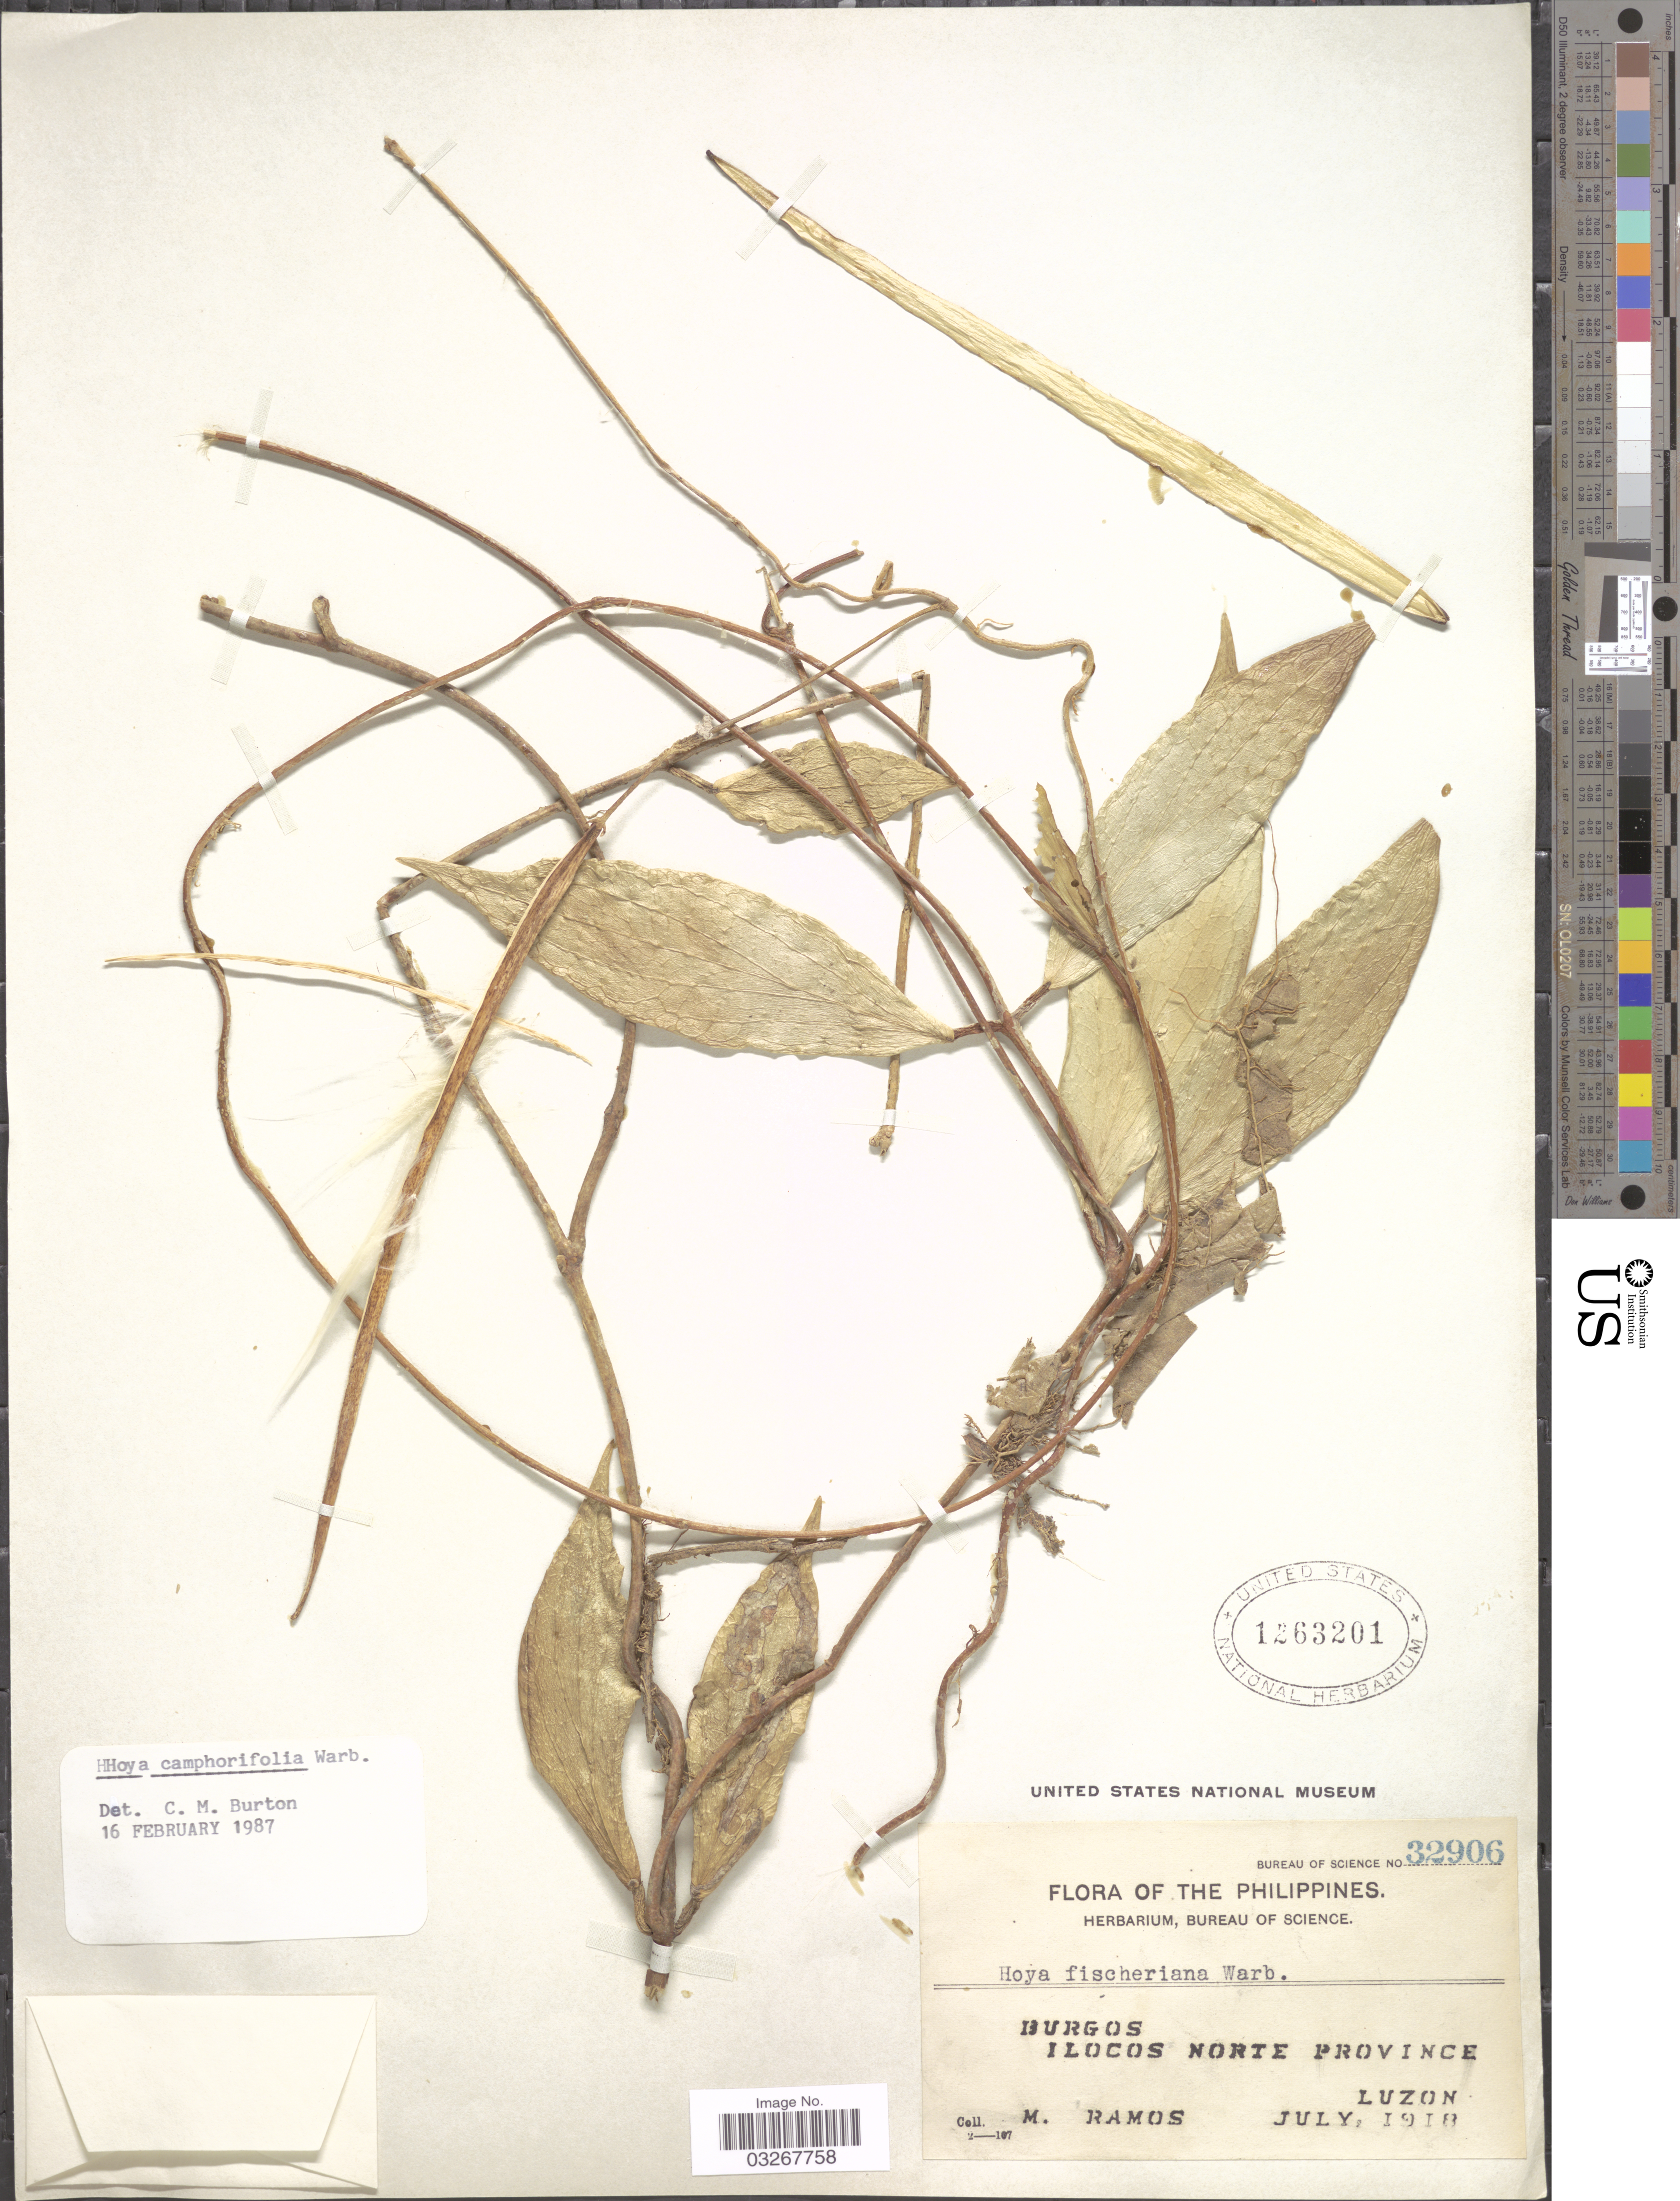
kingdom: Plantae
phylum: Tracheophyta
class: Magnoliopsida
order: Gentianales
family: Apocynaceae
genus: Hoya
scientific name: Hoya camphorifolia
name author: Warb.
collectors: M. Ramos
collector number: Bureau of Science 32906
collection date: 1918-07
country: Philippines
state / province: Ilocos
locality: Burgos. Ilocos Norte Province.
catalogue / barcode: US 1263201